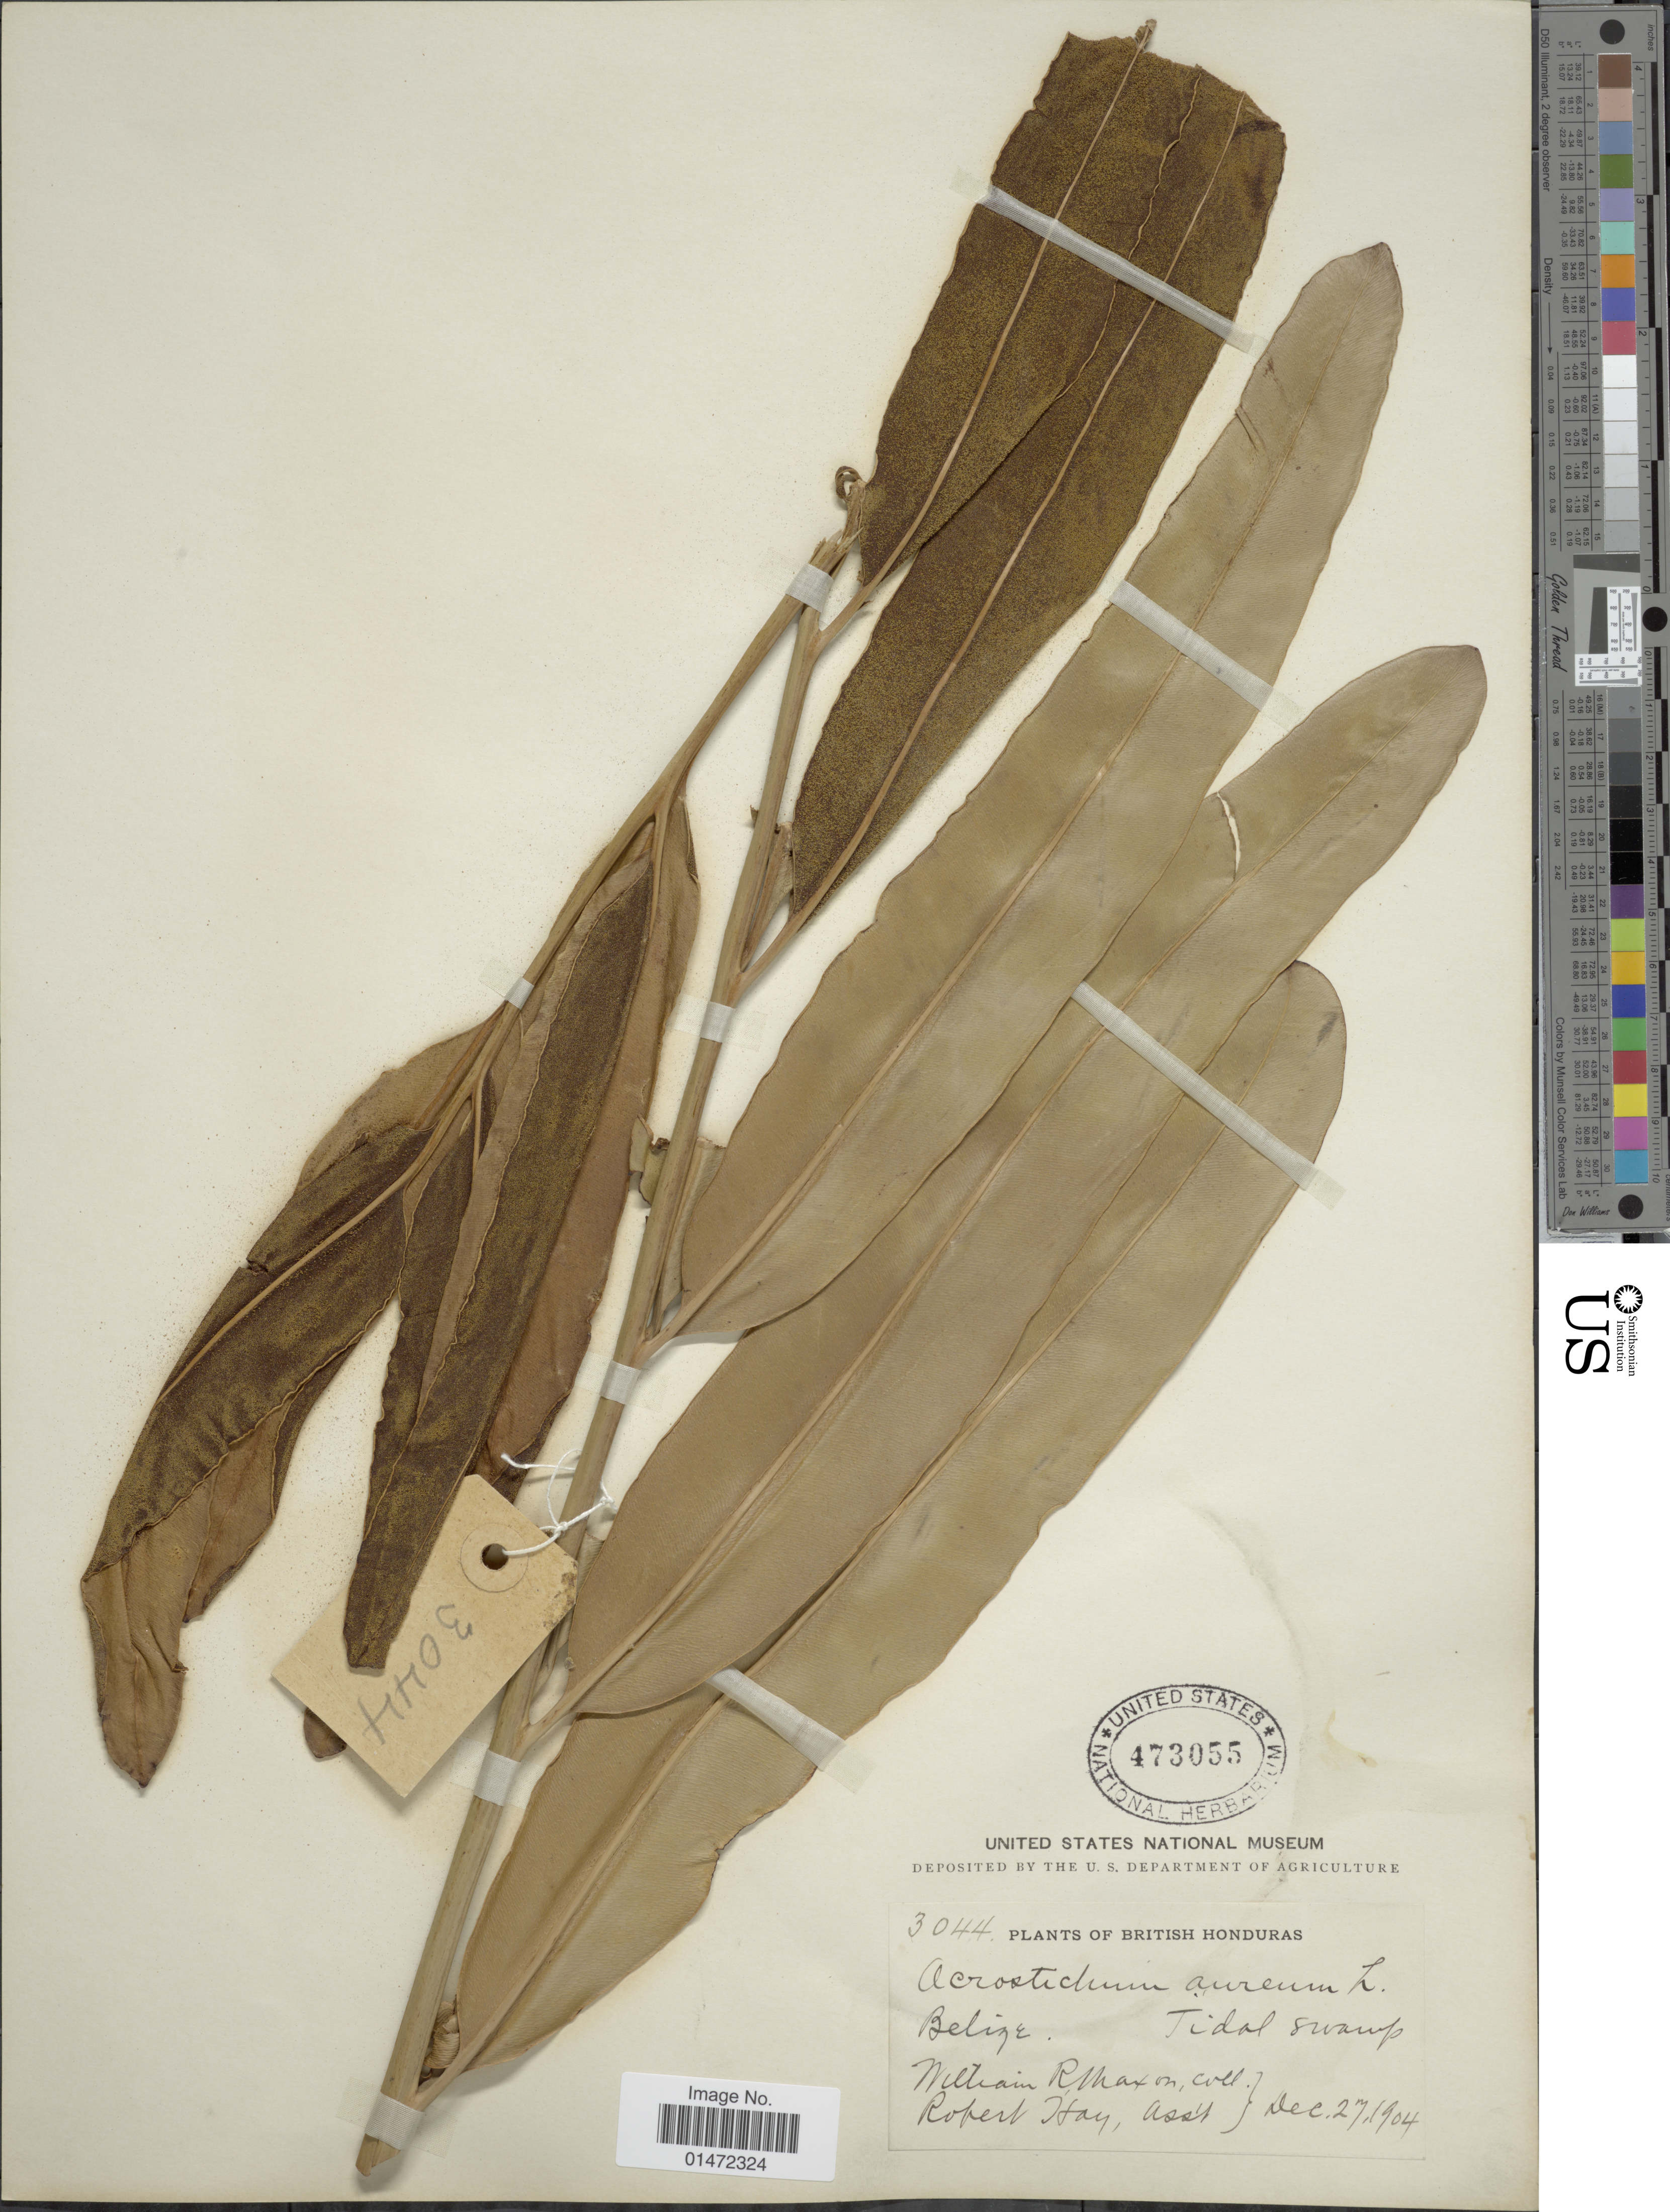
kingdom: Plantae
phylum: Tracheophyta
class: Polypodiopsida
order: Polypodiales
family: Pteridaceae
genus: Acrostichum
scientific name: Acrostichum aureum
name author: L.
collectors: W. R. Maxon & R. H. Hay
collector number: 3044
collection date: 1904-12-27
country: Belize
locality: British Honduras. Tidal swamp.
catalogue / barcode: US 473055